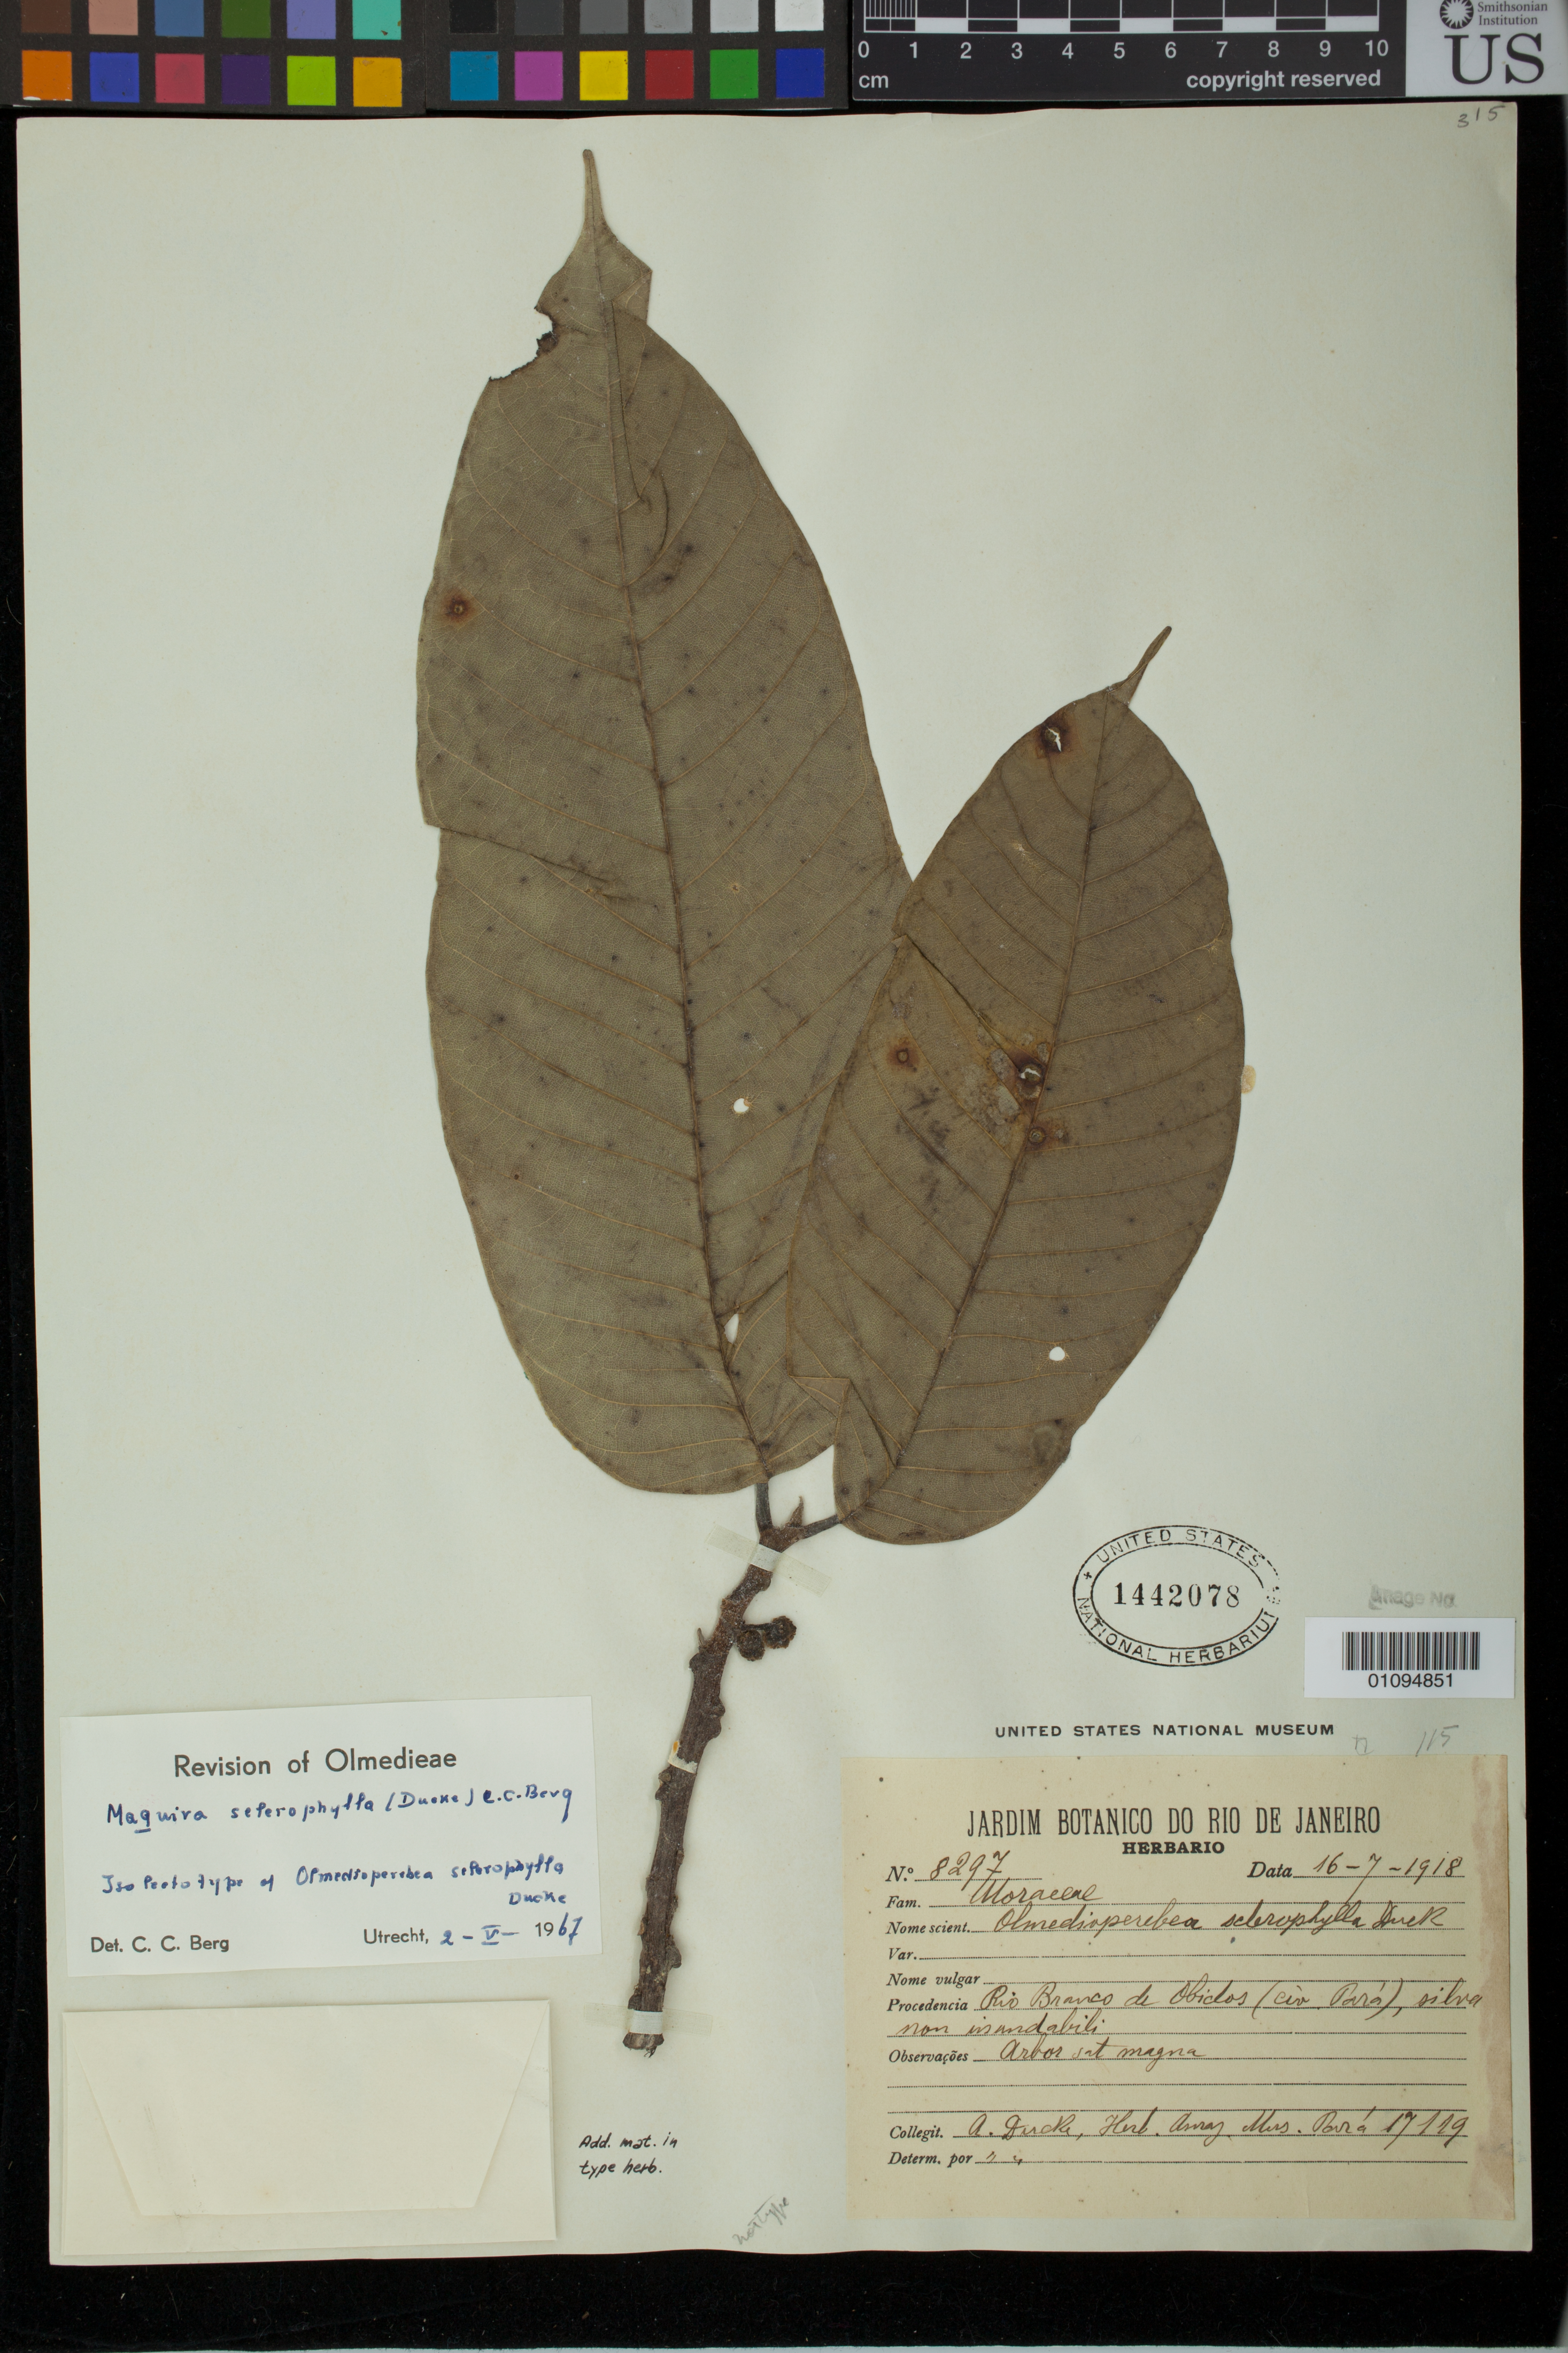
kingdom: Plantae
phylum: Tracheophyta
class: Magnoliopsida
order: Rosales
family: Moraceae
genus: Olmedioperebea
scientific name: Olmedioperebea sclerophylla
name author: Ducke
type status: Isolectotype; Isosyntype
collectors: A. Ducke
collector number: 17119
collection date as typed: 16 Jul 1918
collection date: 1918-07-16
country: Brazil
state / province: Pará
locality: Rio Branco de Obidos.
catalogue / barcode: US 1442078